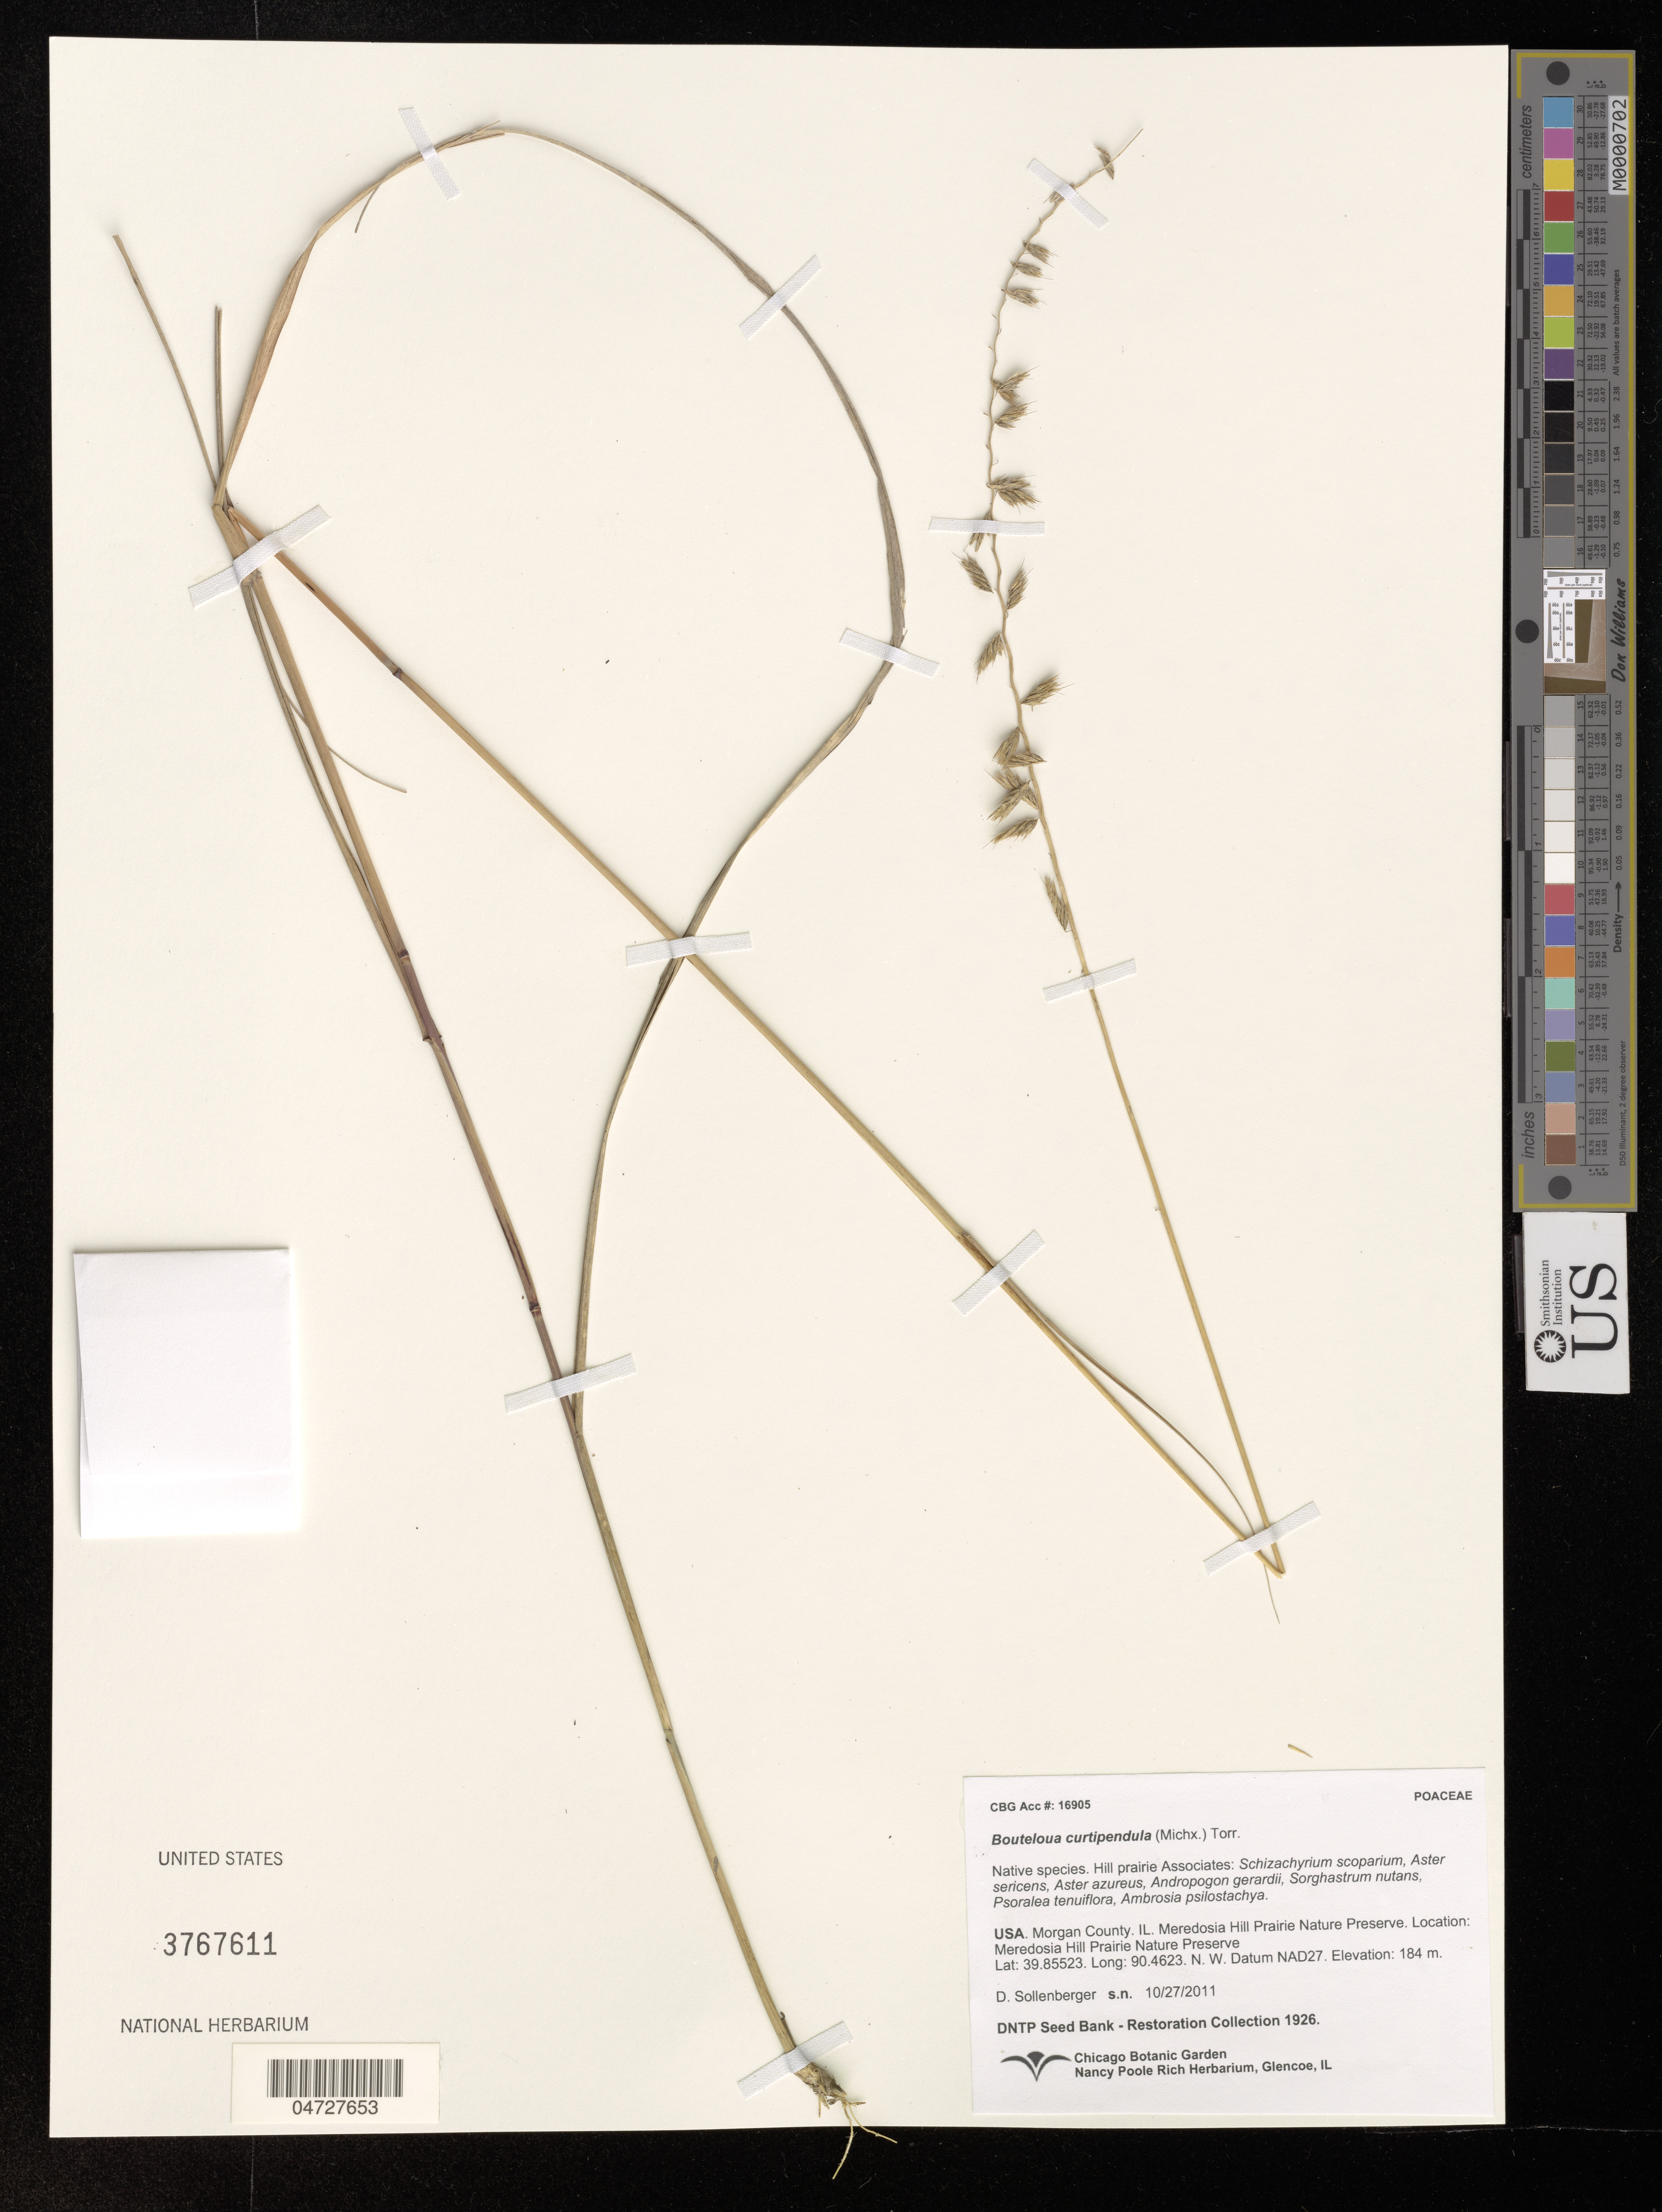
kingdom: Plantae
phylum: Tracheophyta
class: Liliopsida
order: Poales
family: Poaceae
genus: Bouteloua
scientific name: Bouteloua curtipendula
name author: (Michx.) Torr.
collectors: D. Sollenberger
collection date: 2011-10-27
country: United States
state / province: Illinois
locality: Morgan County. Meredosia Hill Prairie Nature Preserve.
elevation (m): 184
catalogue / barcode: US 3767611